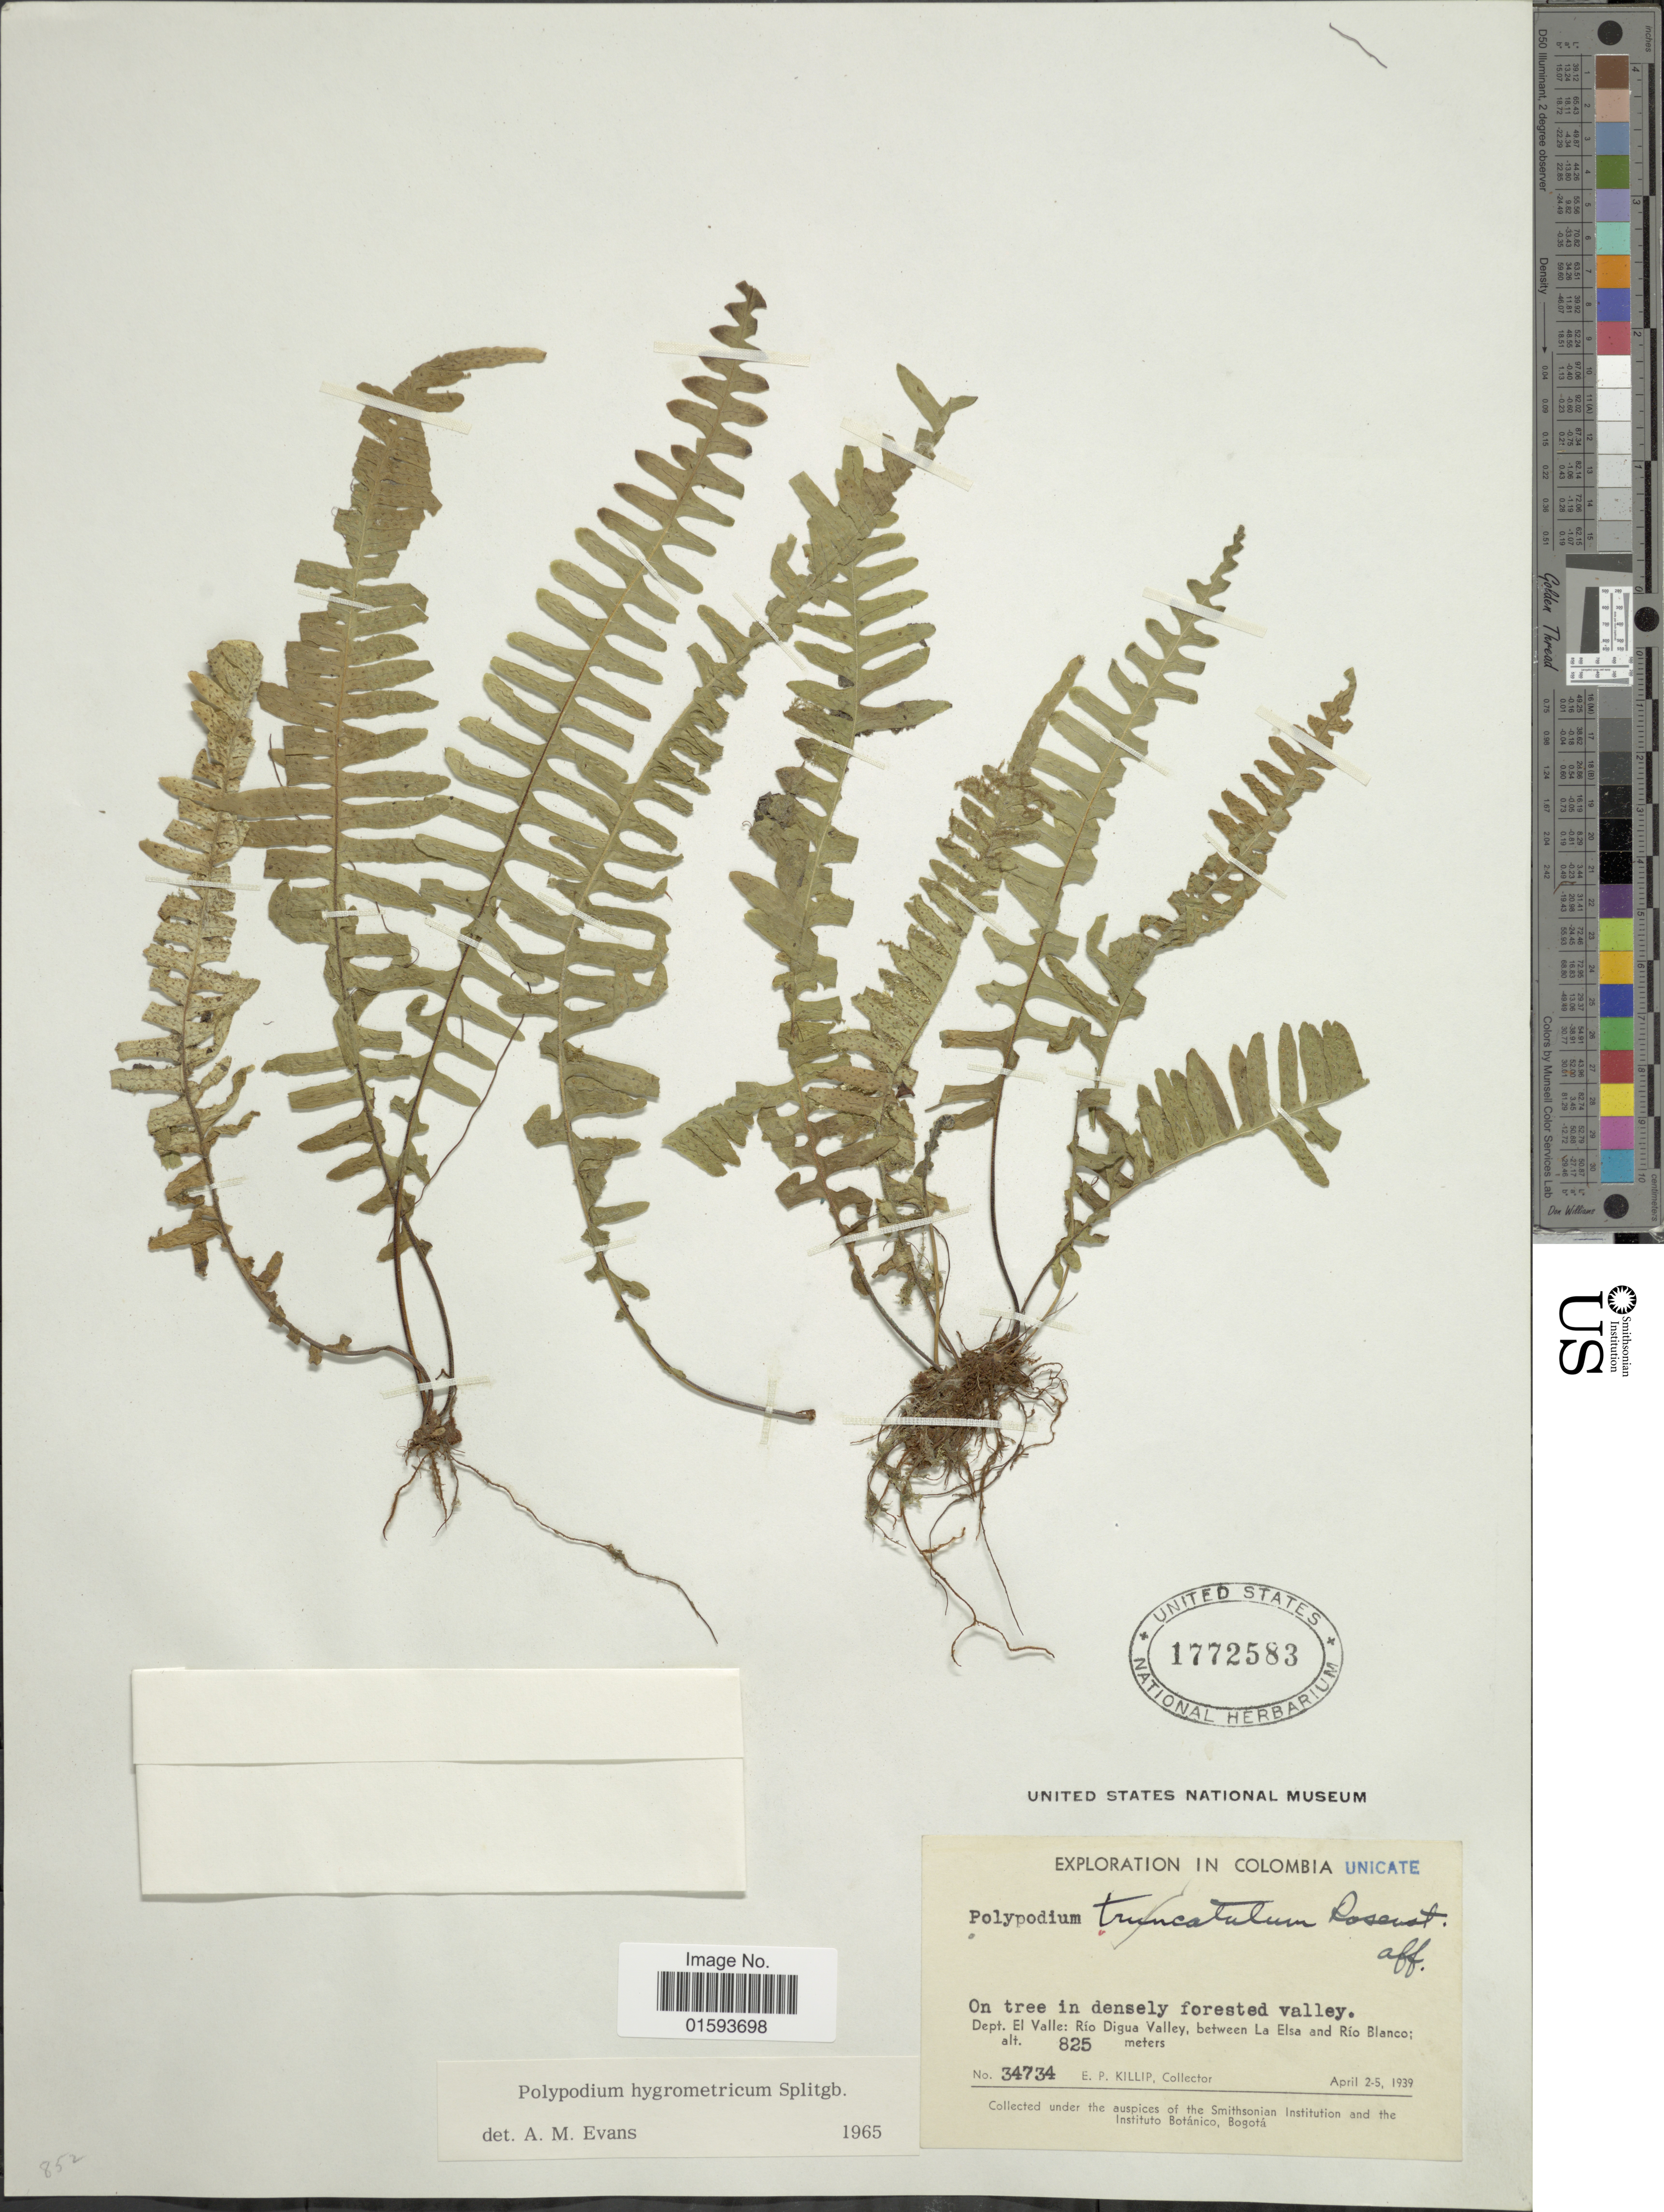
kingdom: Plantae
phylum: Tracheophyta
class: Polypodiopsida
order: Polypodiales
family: Polypodiaceae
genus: Pecluma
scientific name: Pecluma hygrometrica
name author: (Splitg.) M.G. Price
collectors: E. P. Killip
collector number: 34734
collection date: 1939-04-02/1939-04-05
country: Colombia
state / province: Valle del Cauca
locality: Dept. El Valle: Rio Digua Valley, between La Elsa and Rio Blanco.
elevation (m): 825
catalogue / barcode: US 1772583